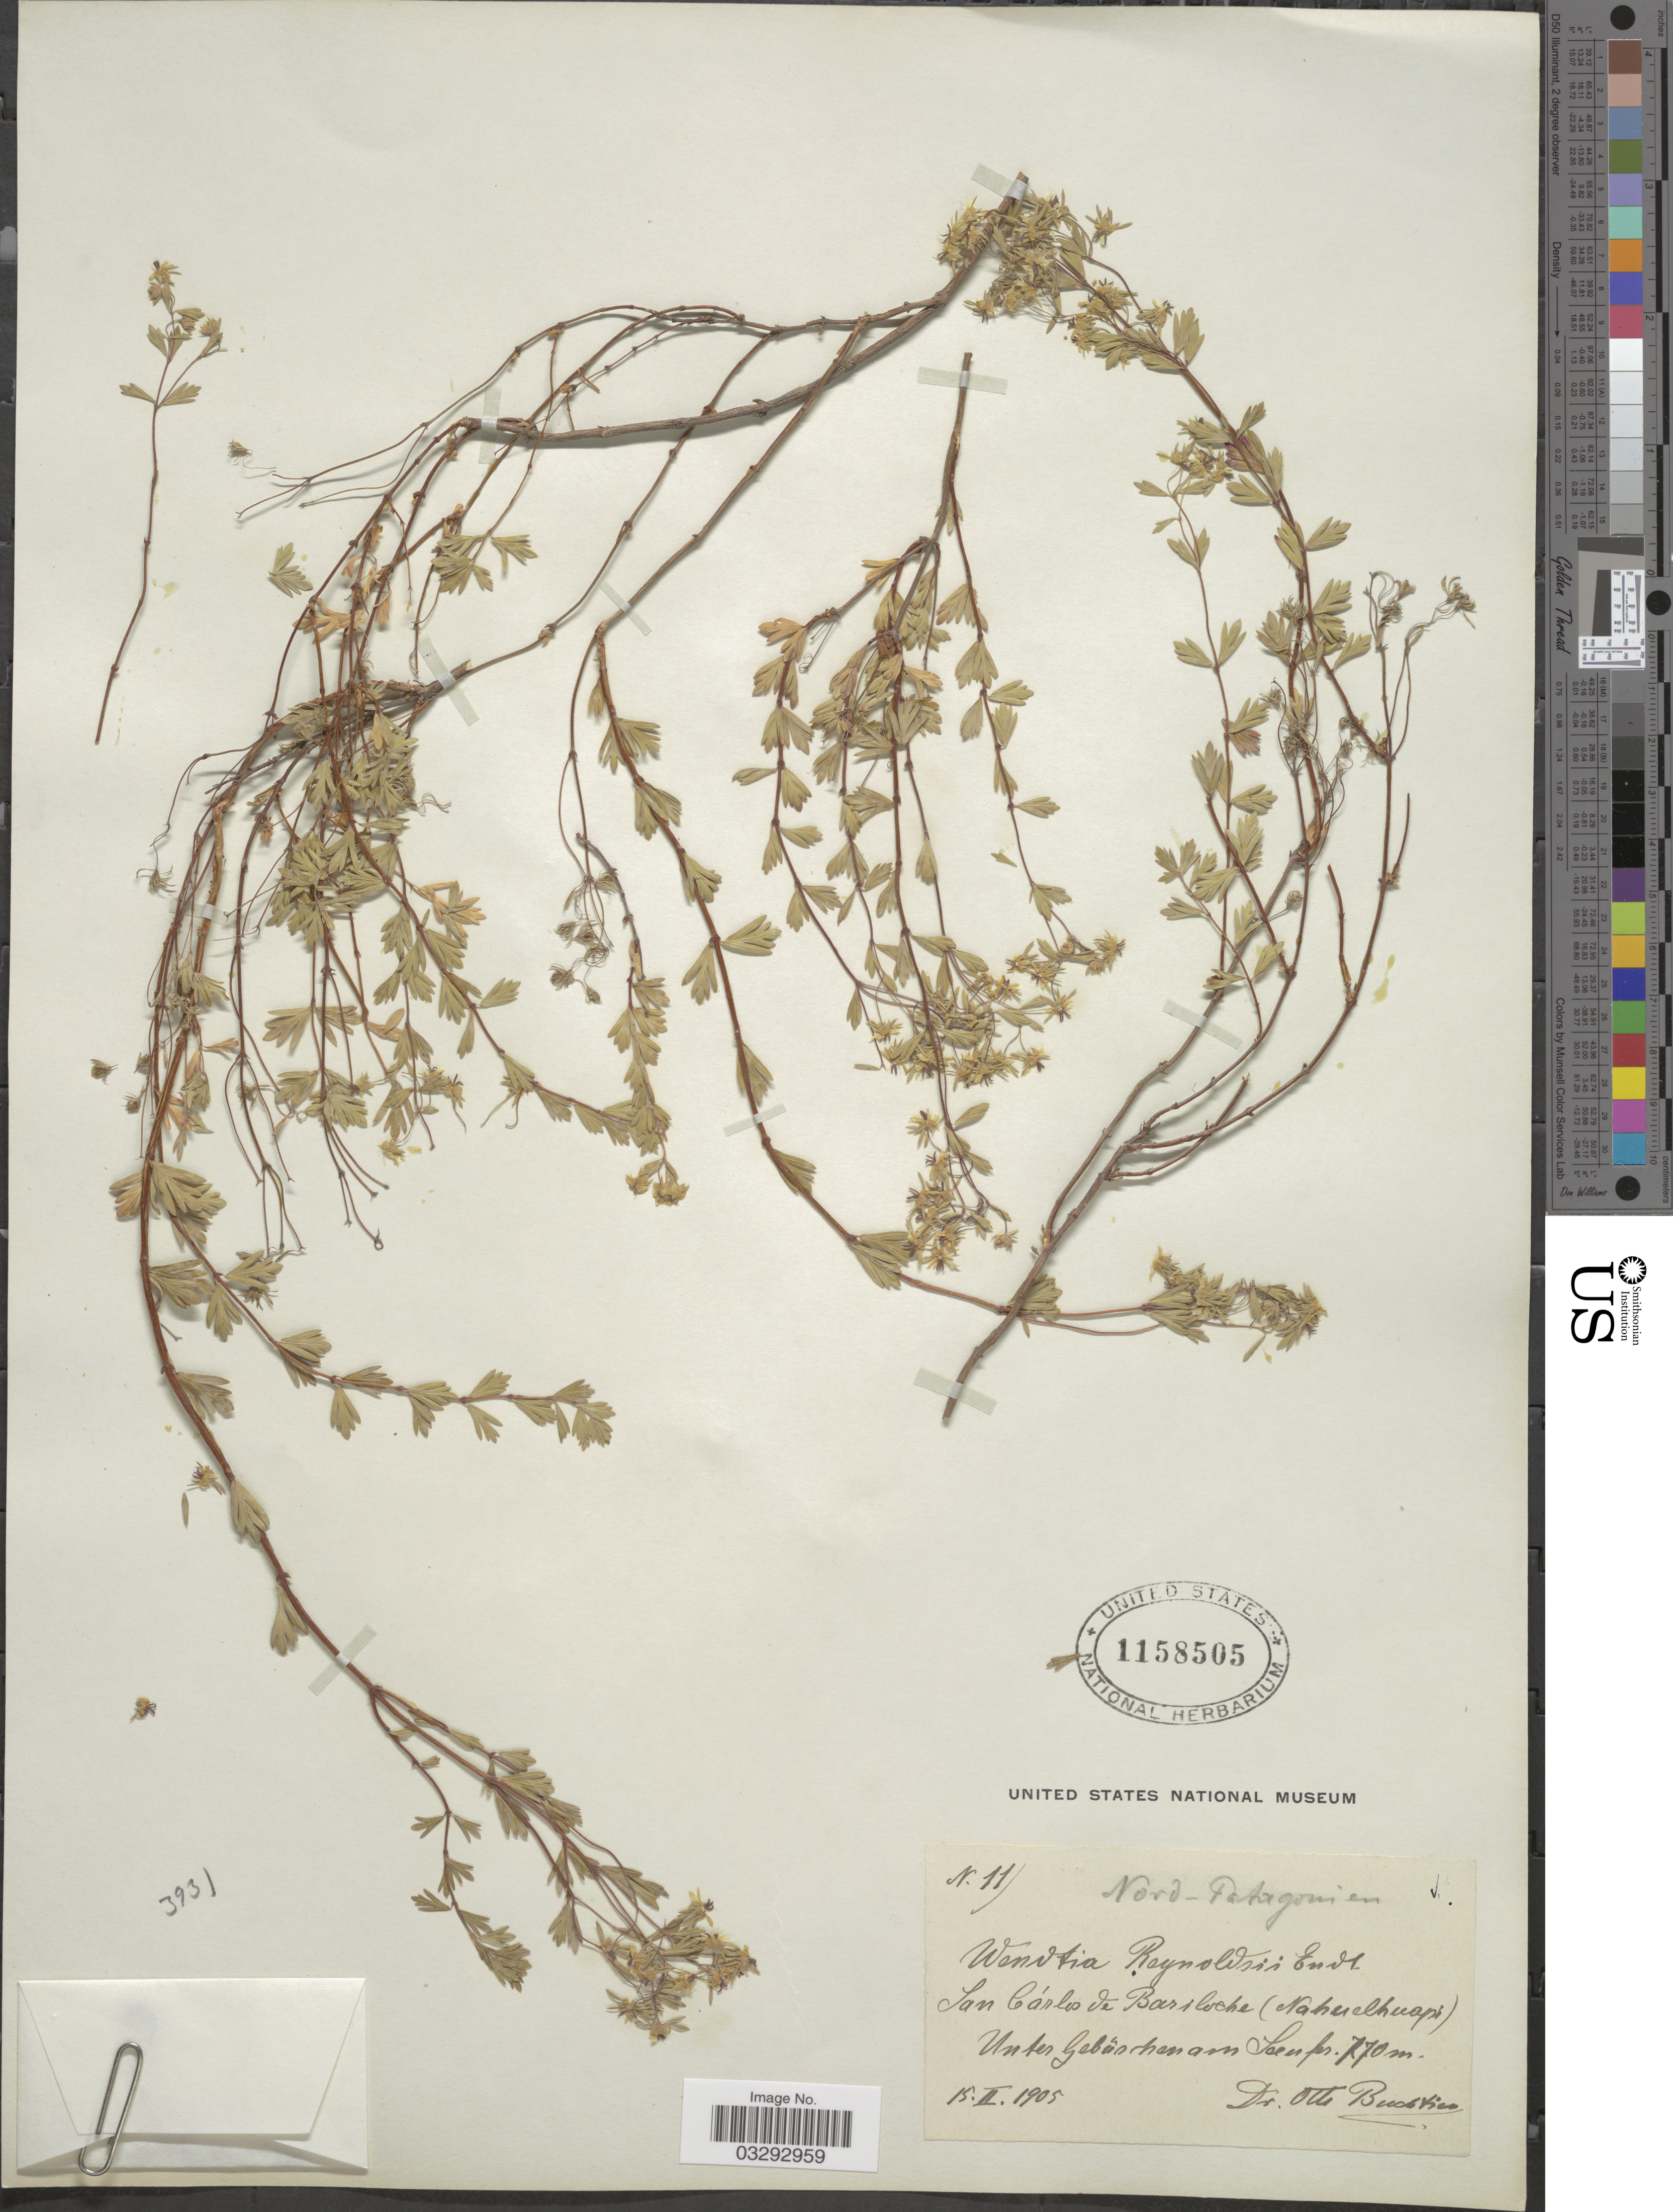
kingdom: Plantae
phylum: Tracheophyta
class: Magnoliopsida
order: Geraniales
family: Vivianiaceae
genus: Wendtia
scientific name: Wendtia gracilis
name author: Meyen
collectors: O. Buchtien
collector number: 11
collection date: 1905-02-15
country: Argentina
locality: Nord-Patogonien, San Cárlos de Bariloche (Nahuelhuapi).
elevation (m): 770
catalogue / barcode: US 1158505